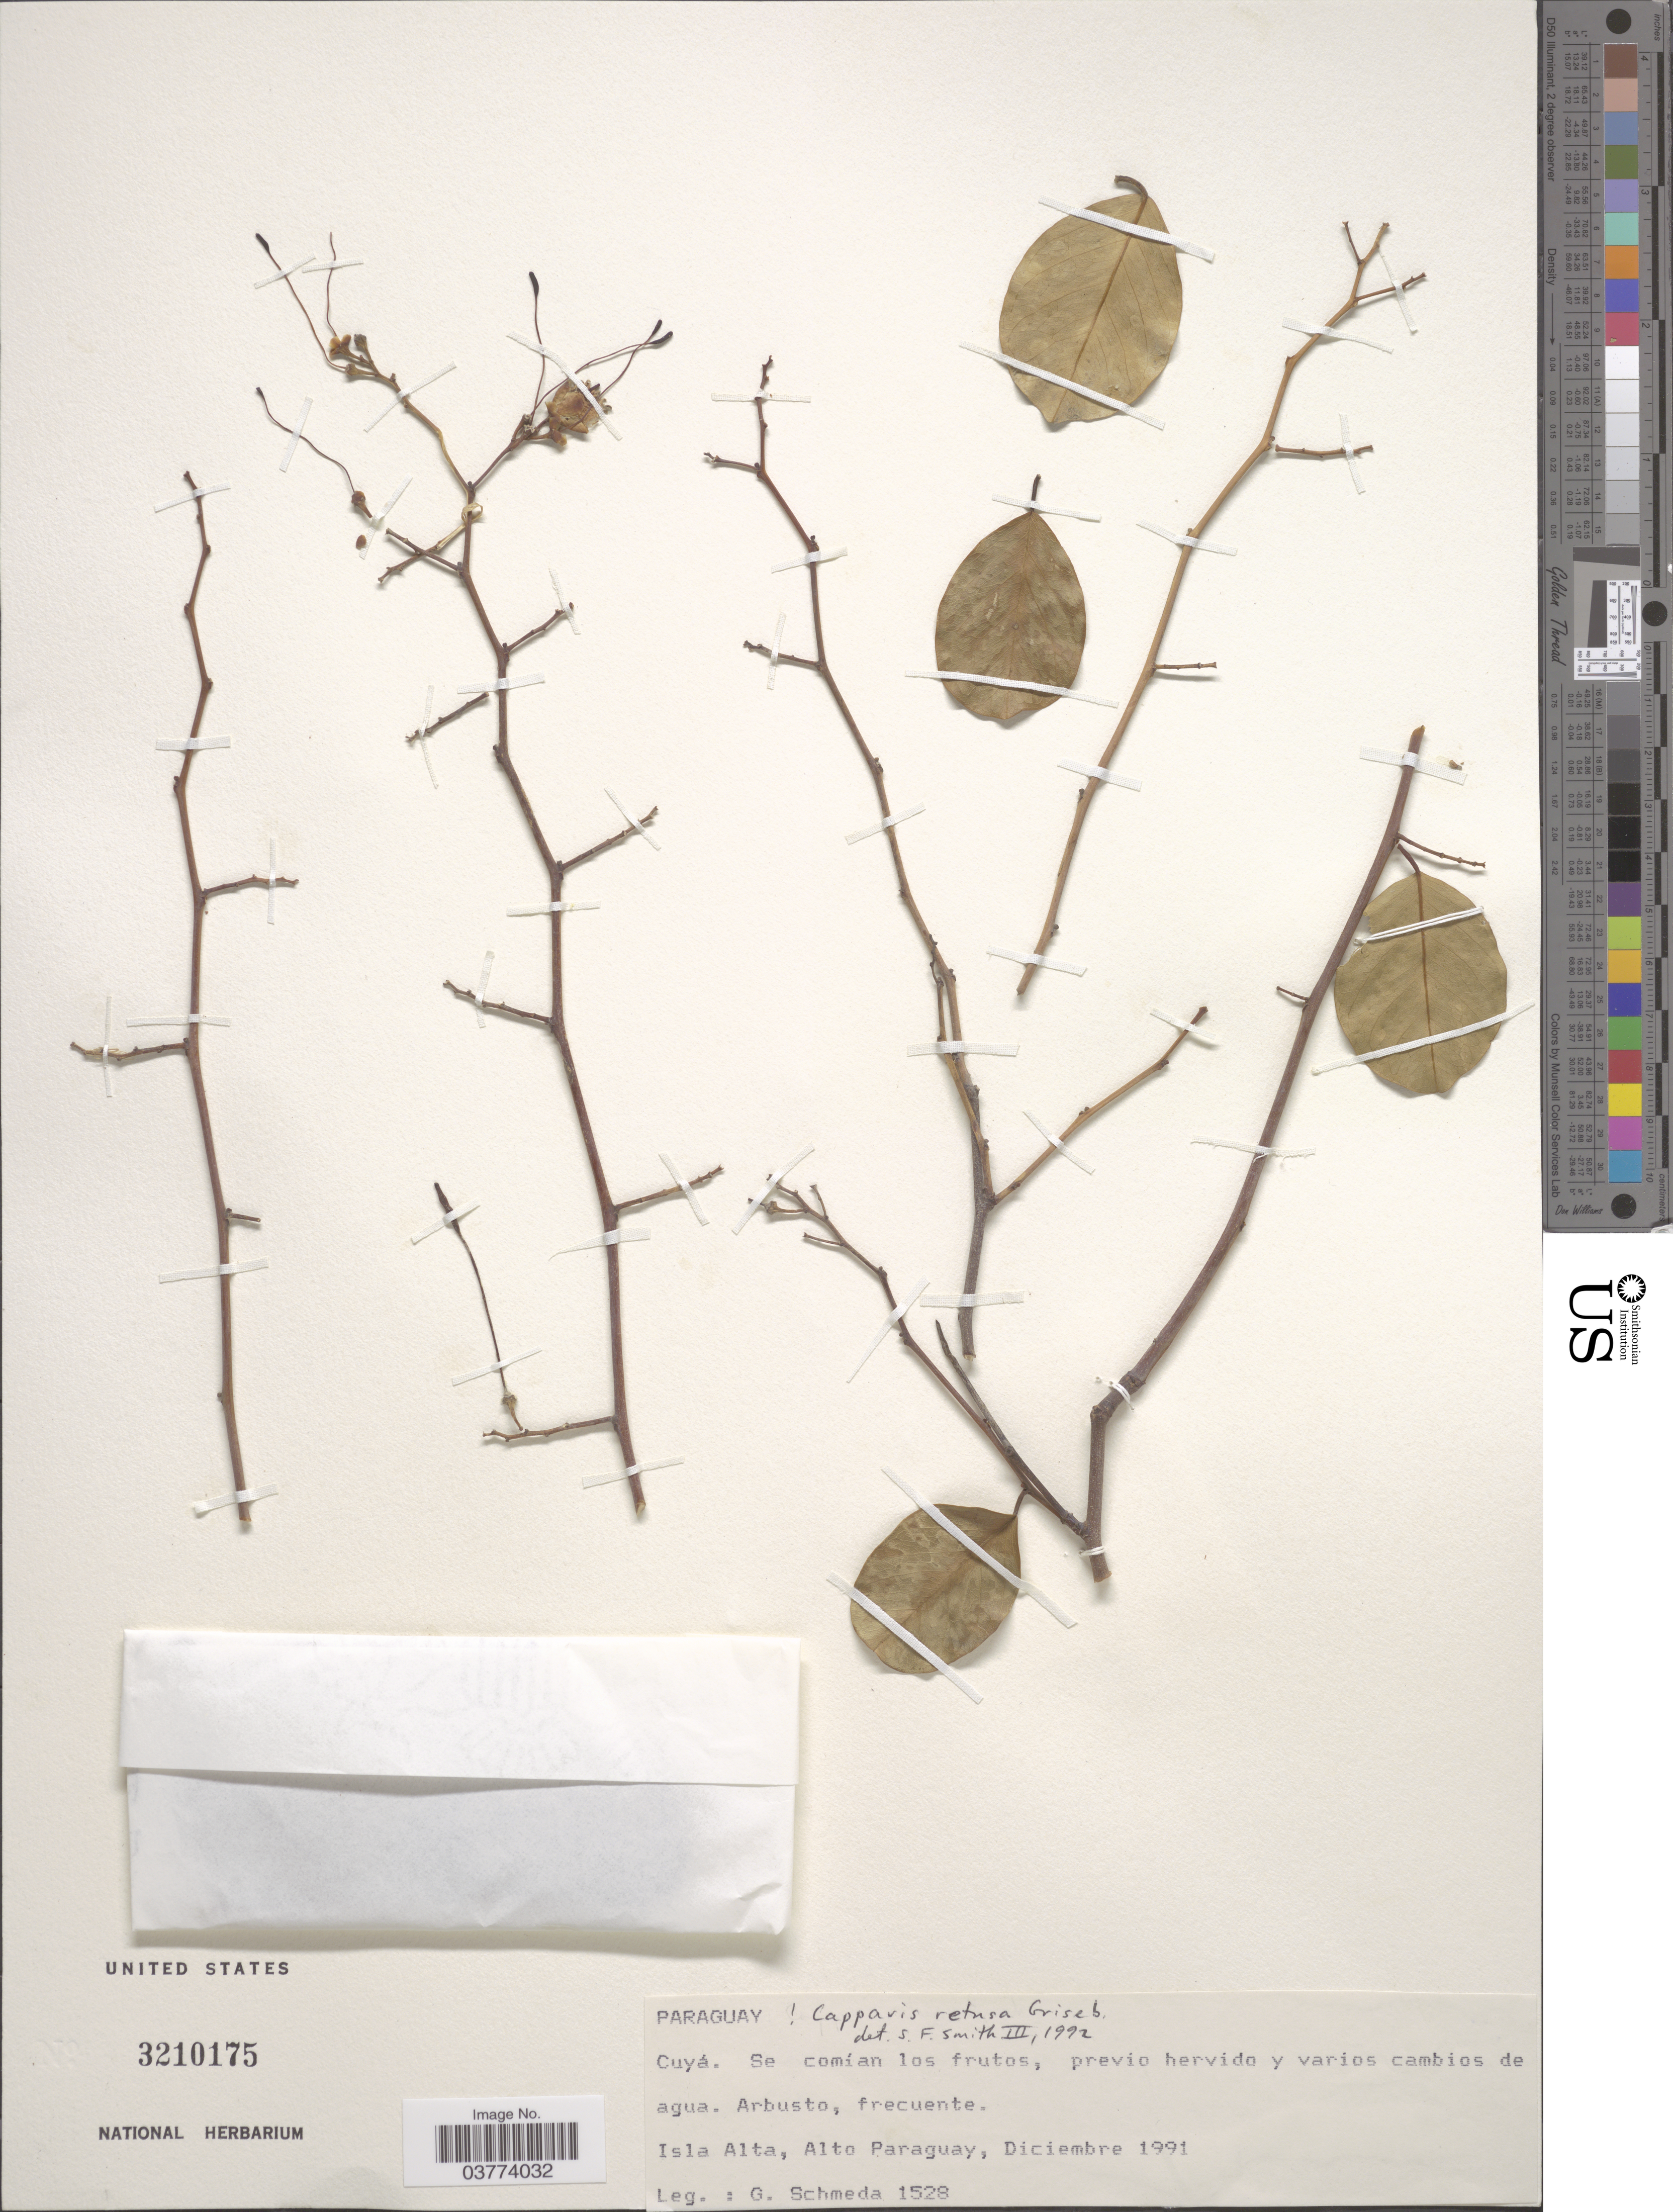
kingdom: Plantae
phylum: Tracheophyta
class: Magnoliopsida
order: Brassicales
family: Capparaceae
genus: Cynophalla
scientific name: Cynophalla retusa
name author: (Griseb.) Cornejo & Iltis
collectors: G. Schmeda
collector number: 1528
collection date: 1991-12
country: Paraguay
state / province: Alto Paraguay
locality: Isla Alta.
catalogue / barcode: US 3210175